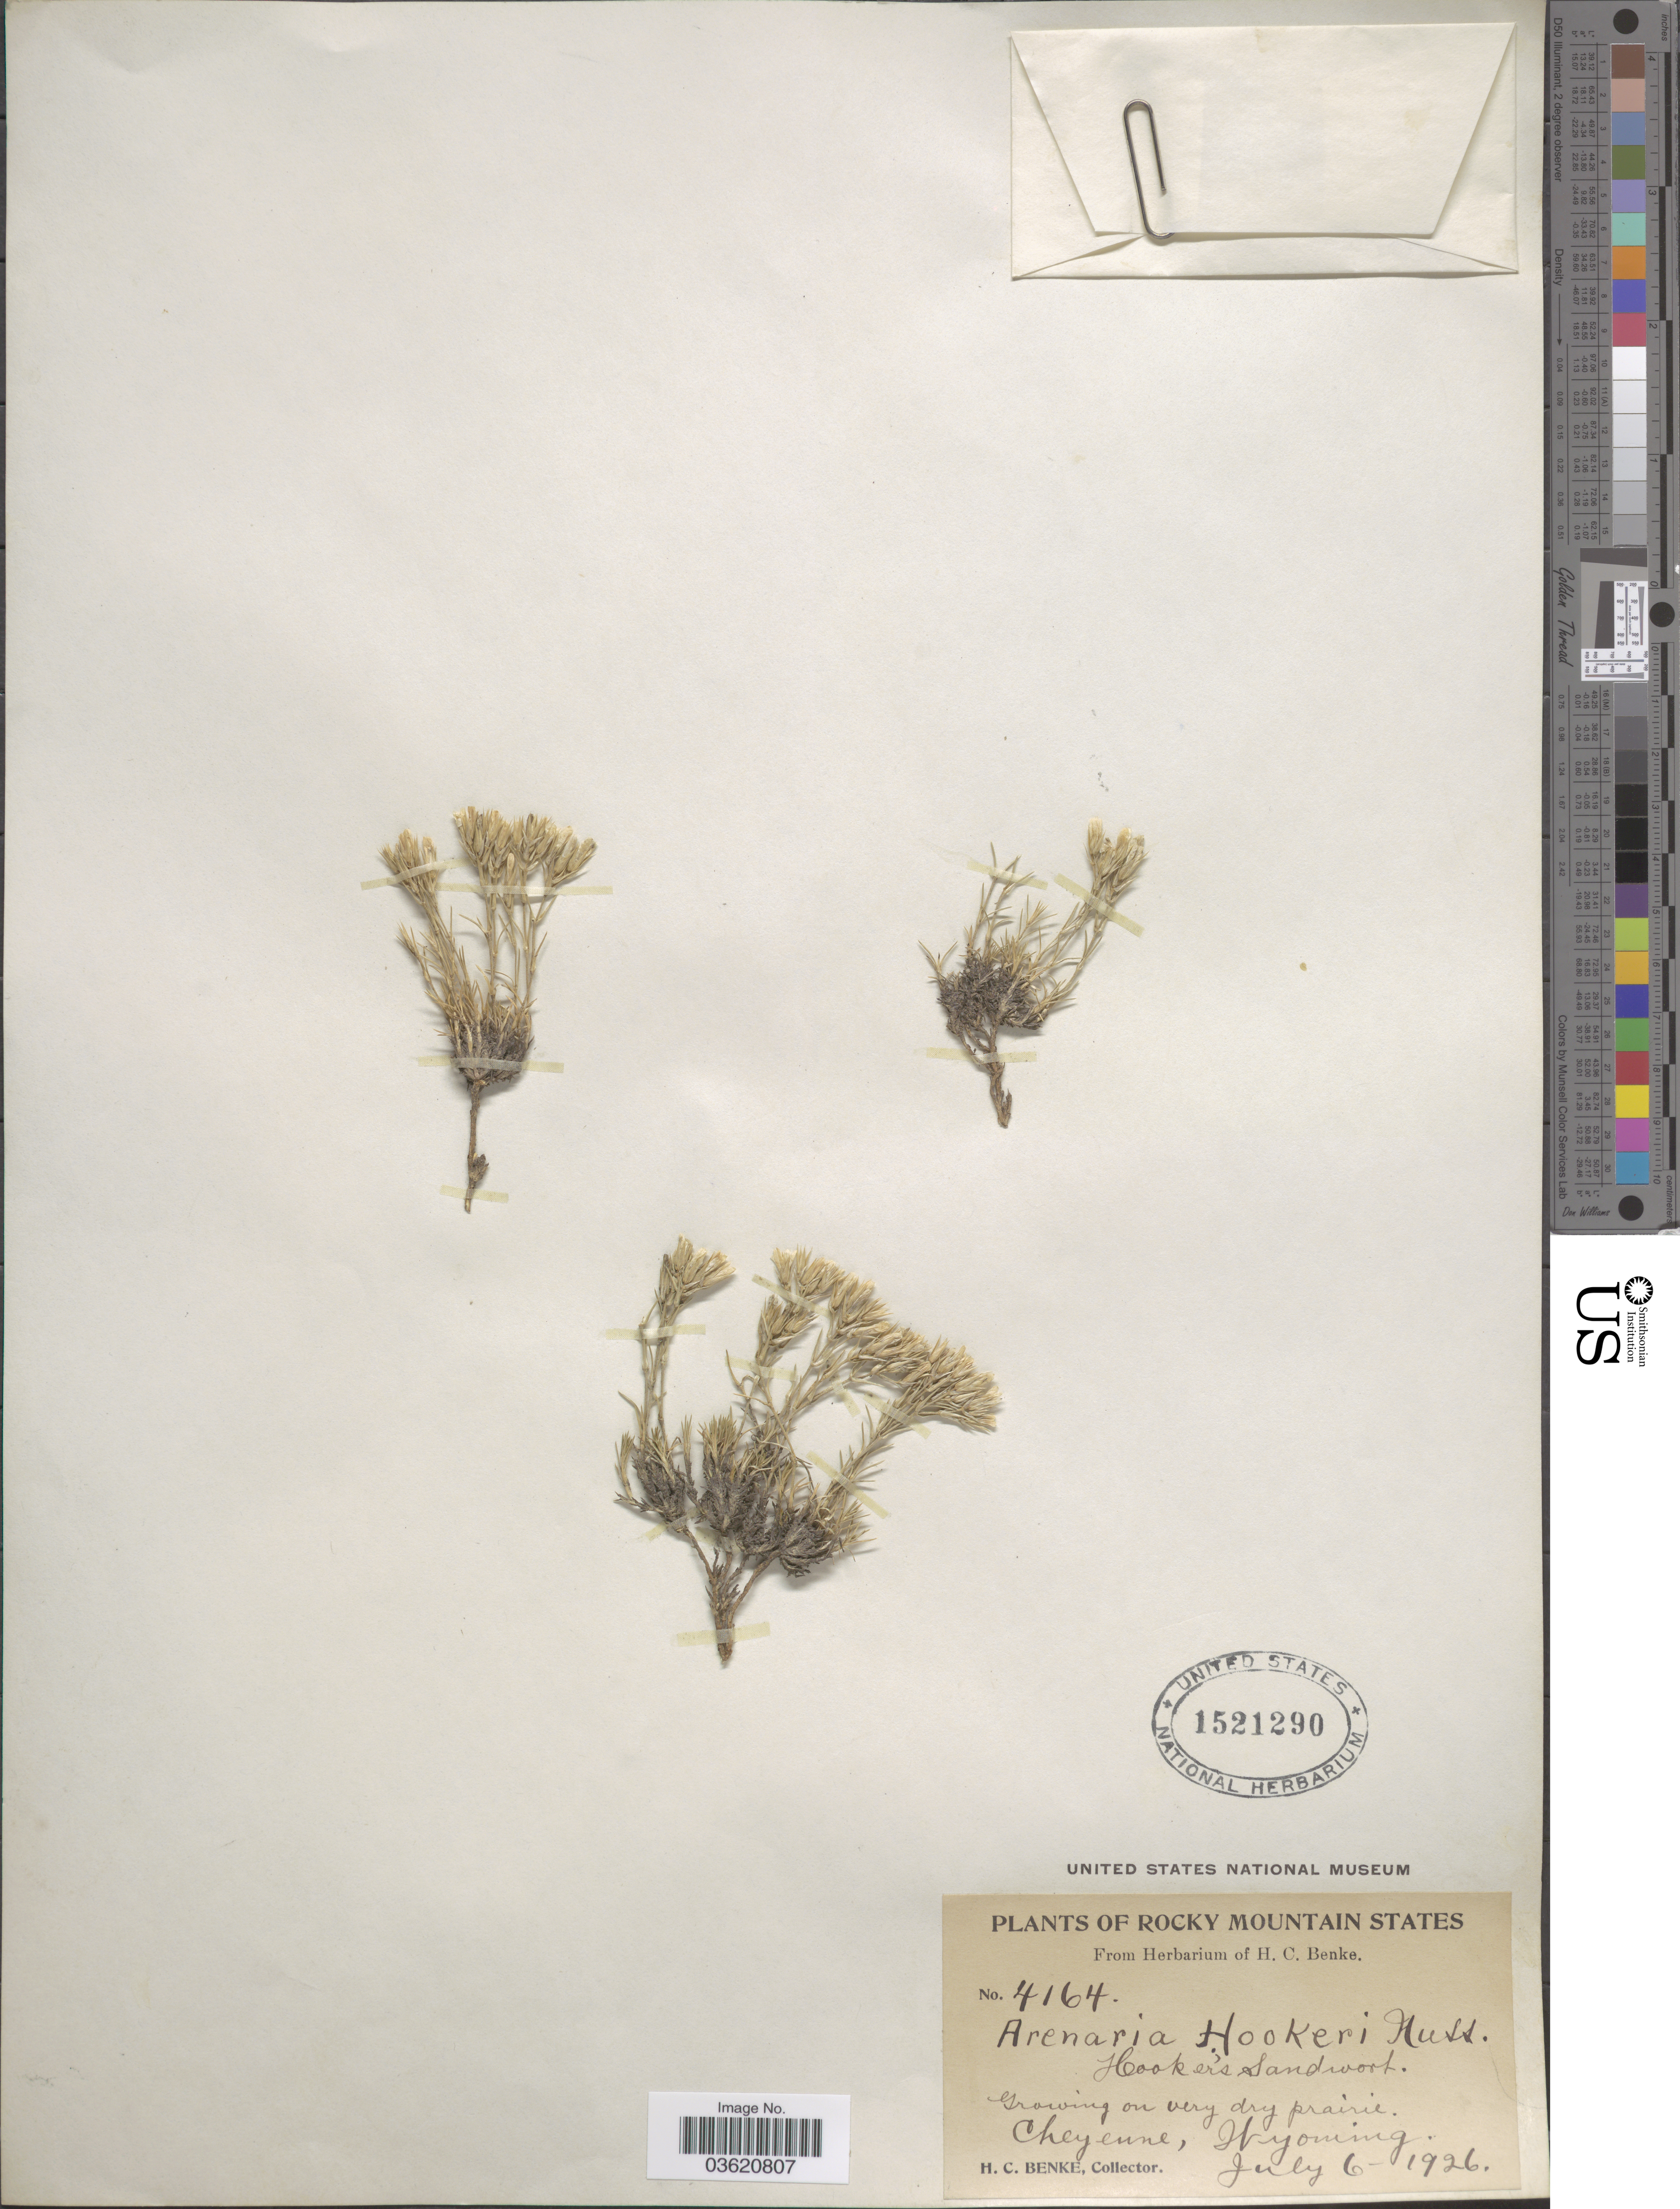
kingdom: Plantae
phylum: Tracheophyta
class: Magnoliopsida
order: Caryophyllales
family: Caryophyllaceae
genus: Eremogone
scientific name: Eremogone hookeri var. hookeri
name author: (Nutt.) W.A. Weber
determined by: Strong, Mark T., (BOT), Smithsonian Institution - National Museum of Natural History (UNITED STATES)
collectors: H. Benke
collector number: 4164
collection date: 1926-07-06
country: United States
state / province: Wyoming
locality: Rocky Mountain States. Cheyenne.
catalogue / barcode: US 1521290